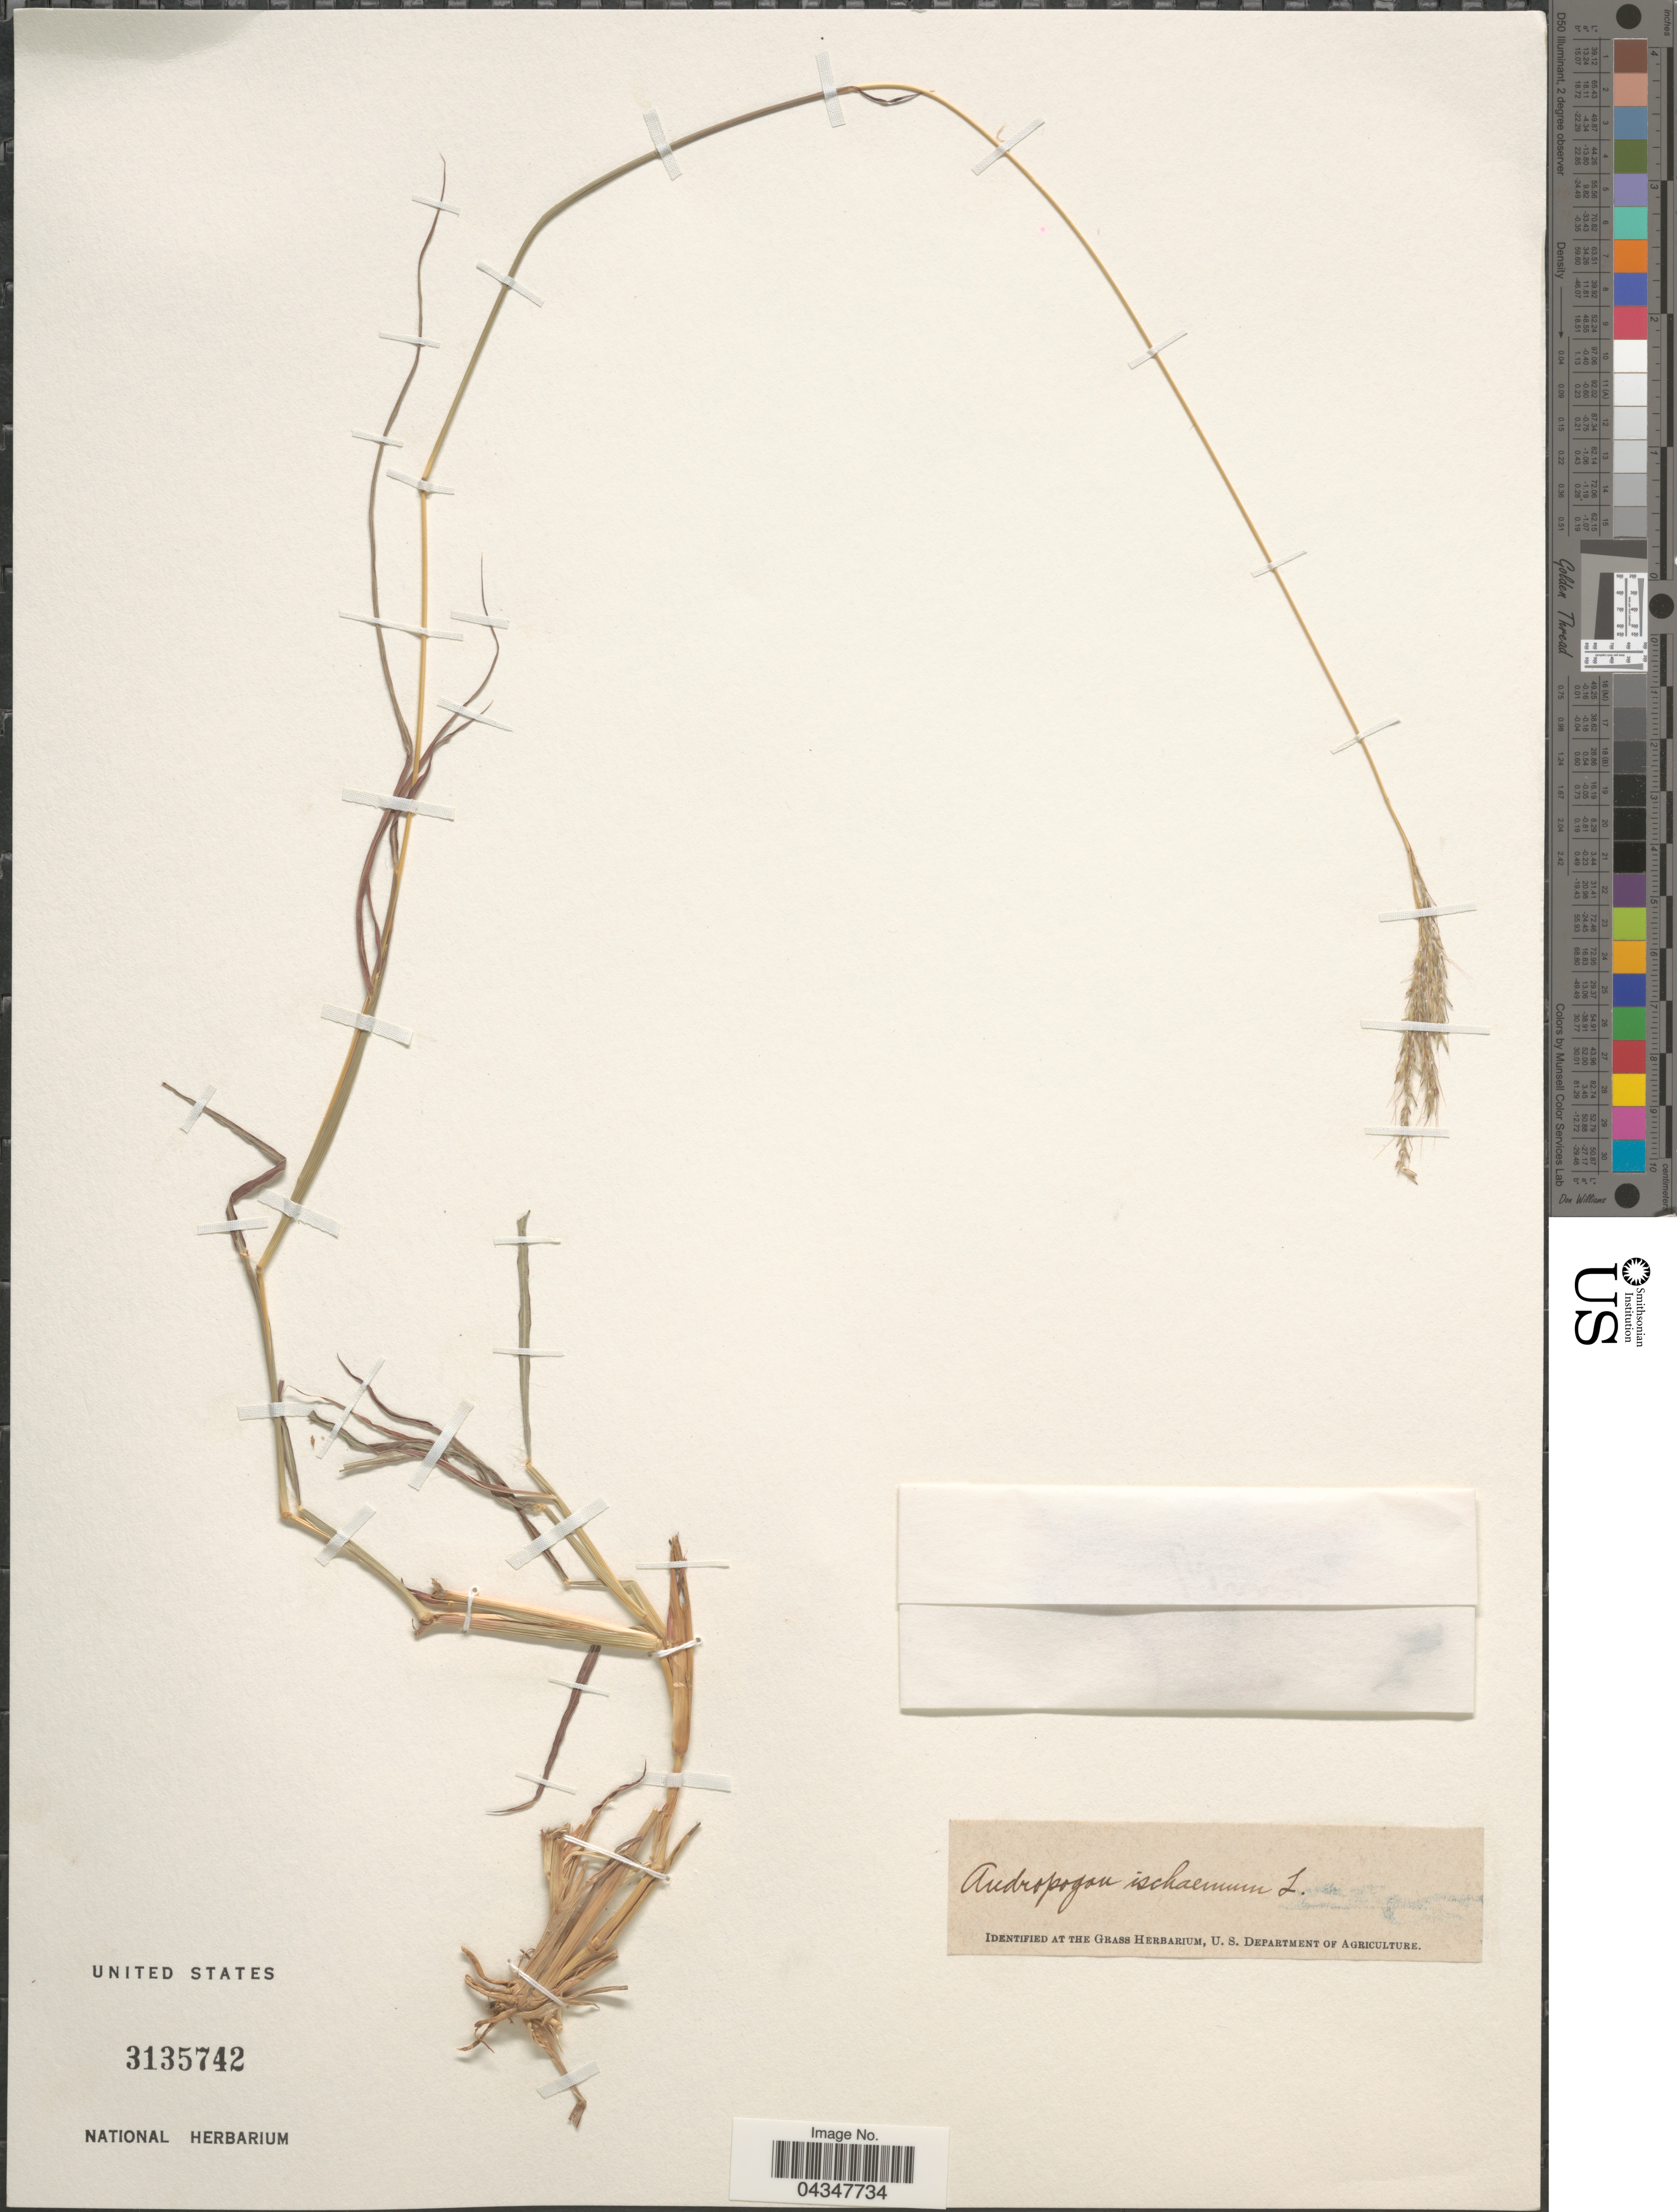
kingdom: Plantae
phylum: Tracheophyta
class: Liliopsida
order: Poales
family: Poaceae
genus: Bothriochloa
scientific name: Bothriochloa ischaemum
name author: (L.) Keng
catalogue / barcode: US 3135742